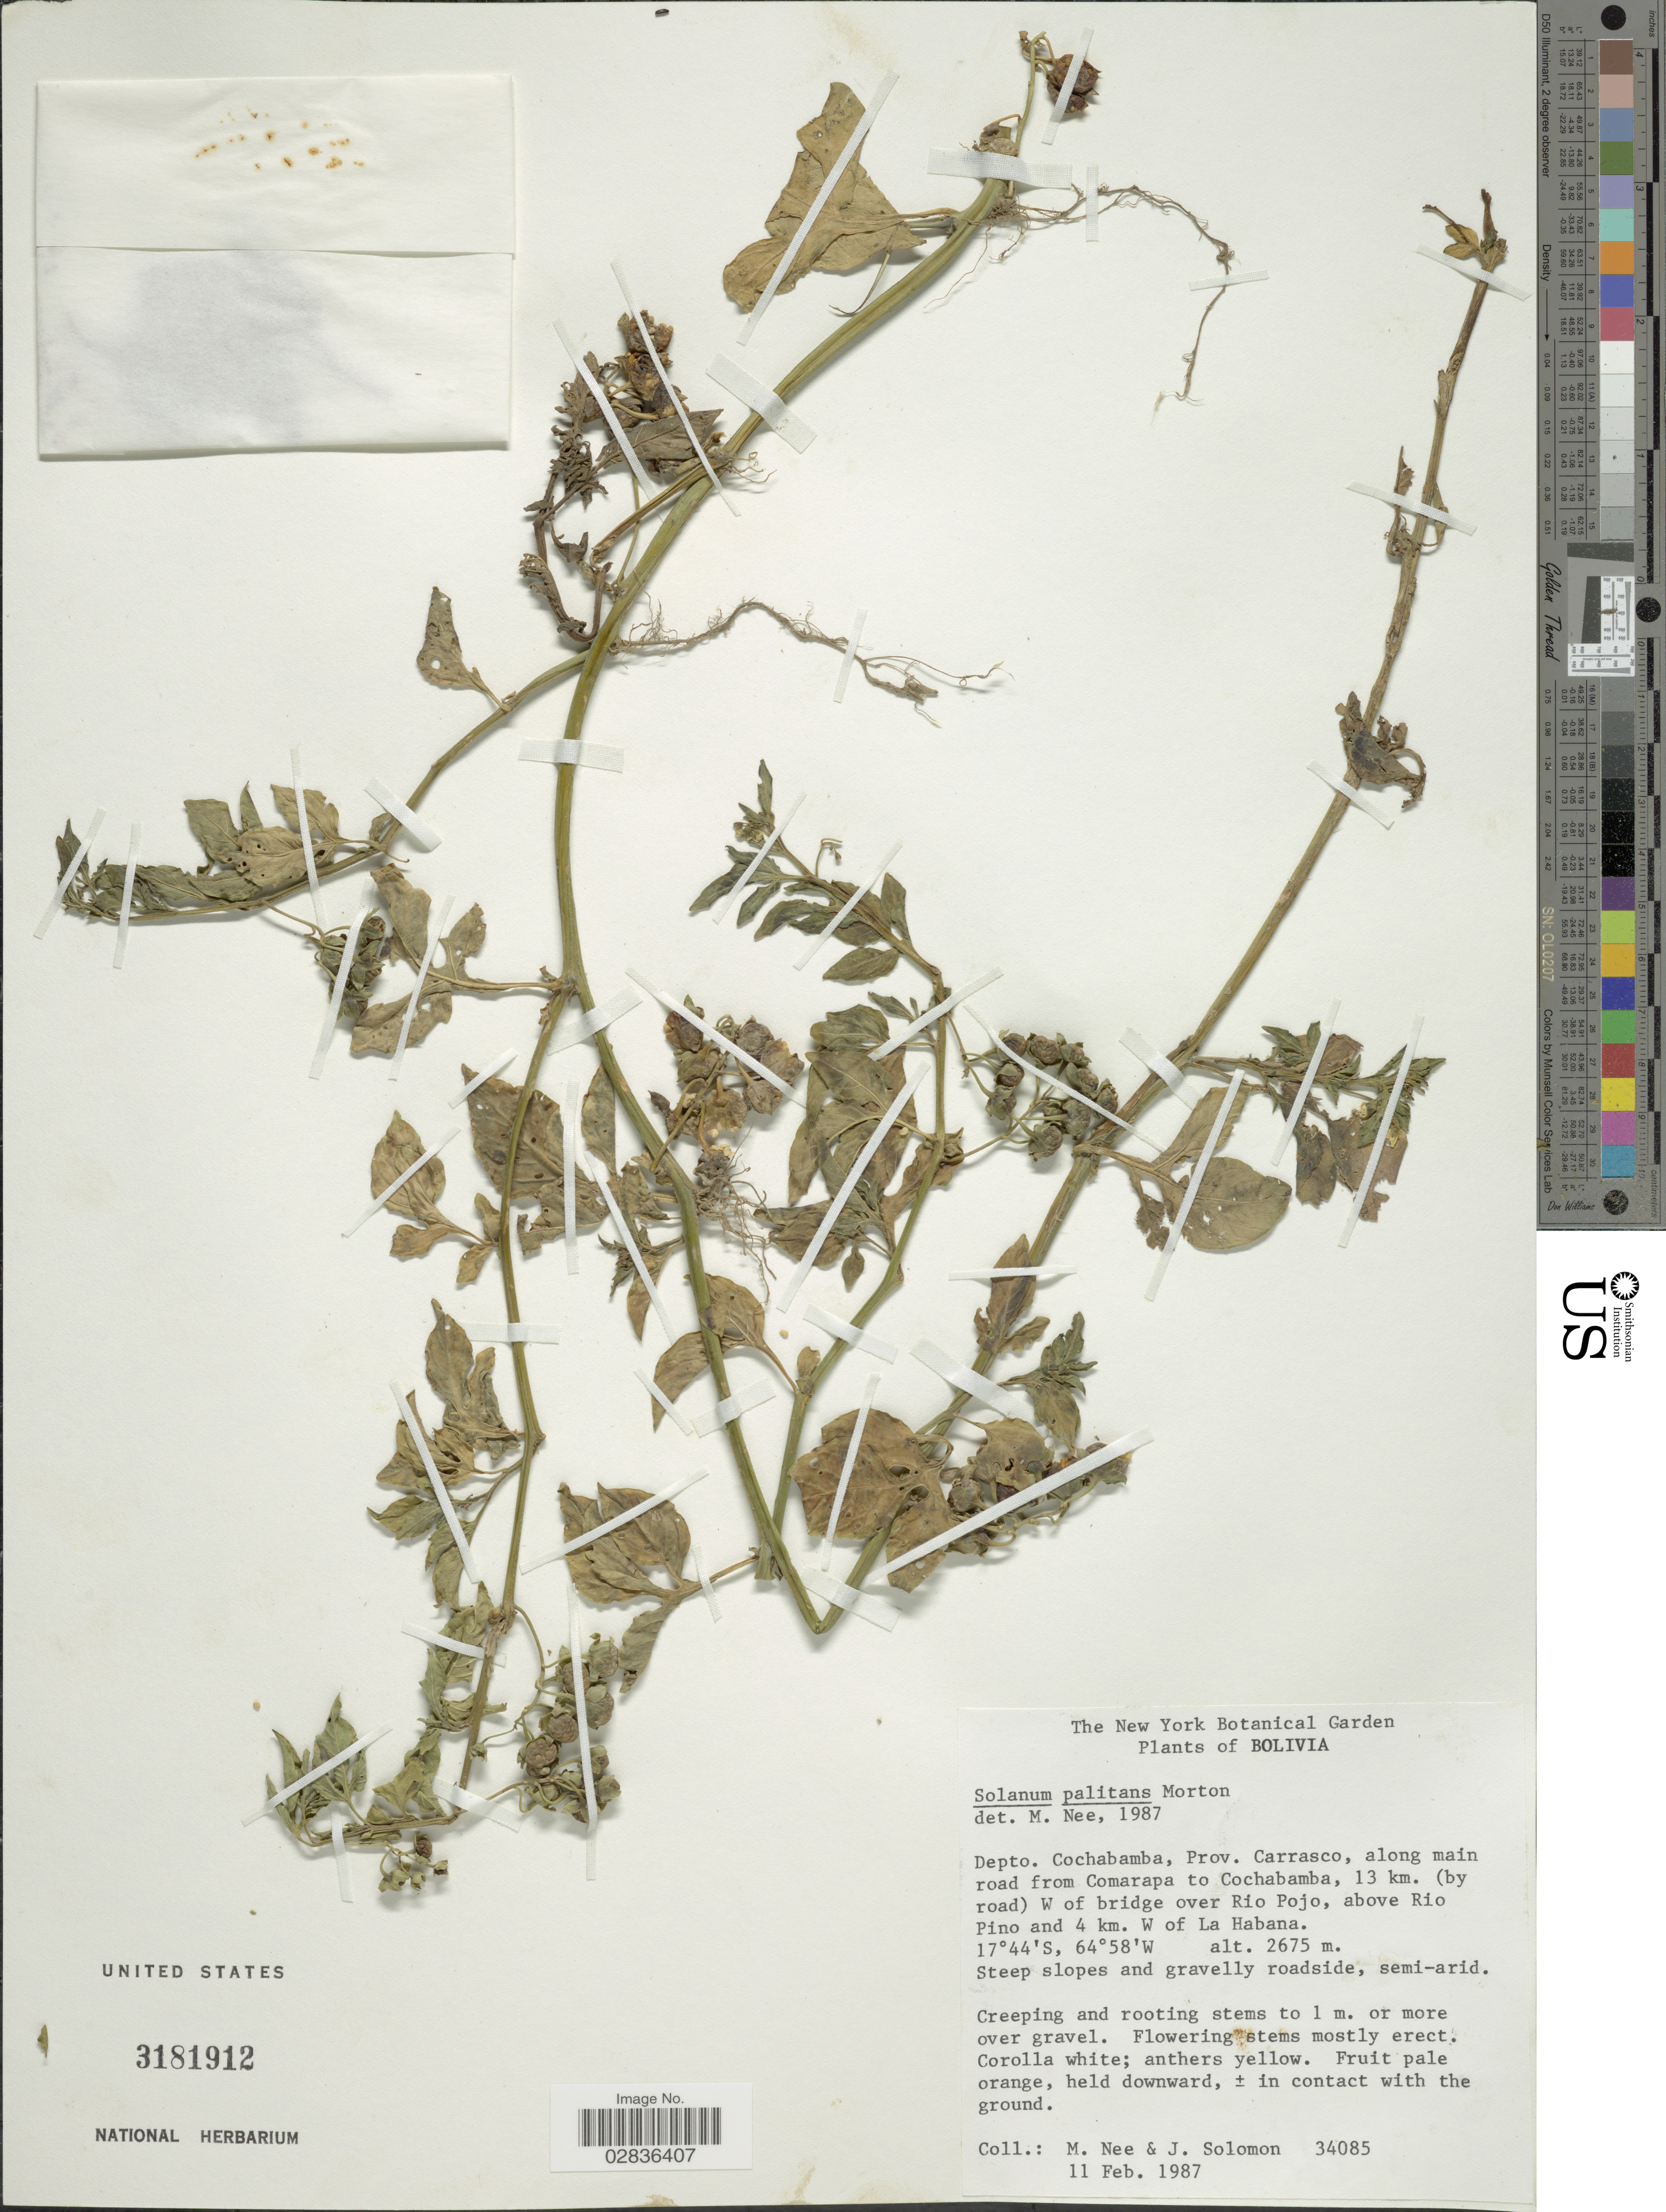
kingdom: Plantae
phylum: Tracheophyta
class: Magnoliopsida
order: Solanales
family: Solanaceae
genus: Solanum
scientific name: Solanum palitans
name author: C.V. Morton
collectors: M. Nee & J. Solomon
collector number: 34085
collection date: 1987-02-11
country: Bolivia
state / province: Cochabamba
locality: Depto. Cochabamba, Prov. Carrasco, along main road from Comarapa to Cochabamba, 13 km. (by road) W of bridge over Rio Pojo, above Rio Pino and 4 km. W of La Habana.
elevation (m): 2675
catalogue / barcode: US 3181912